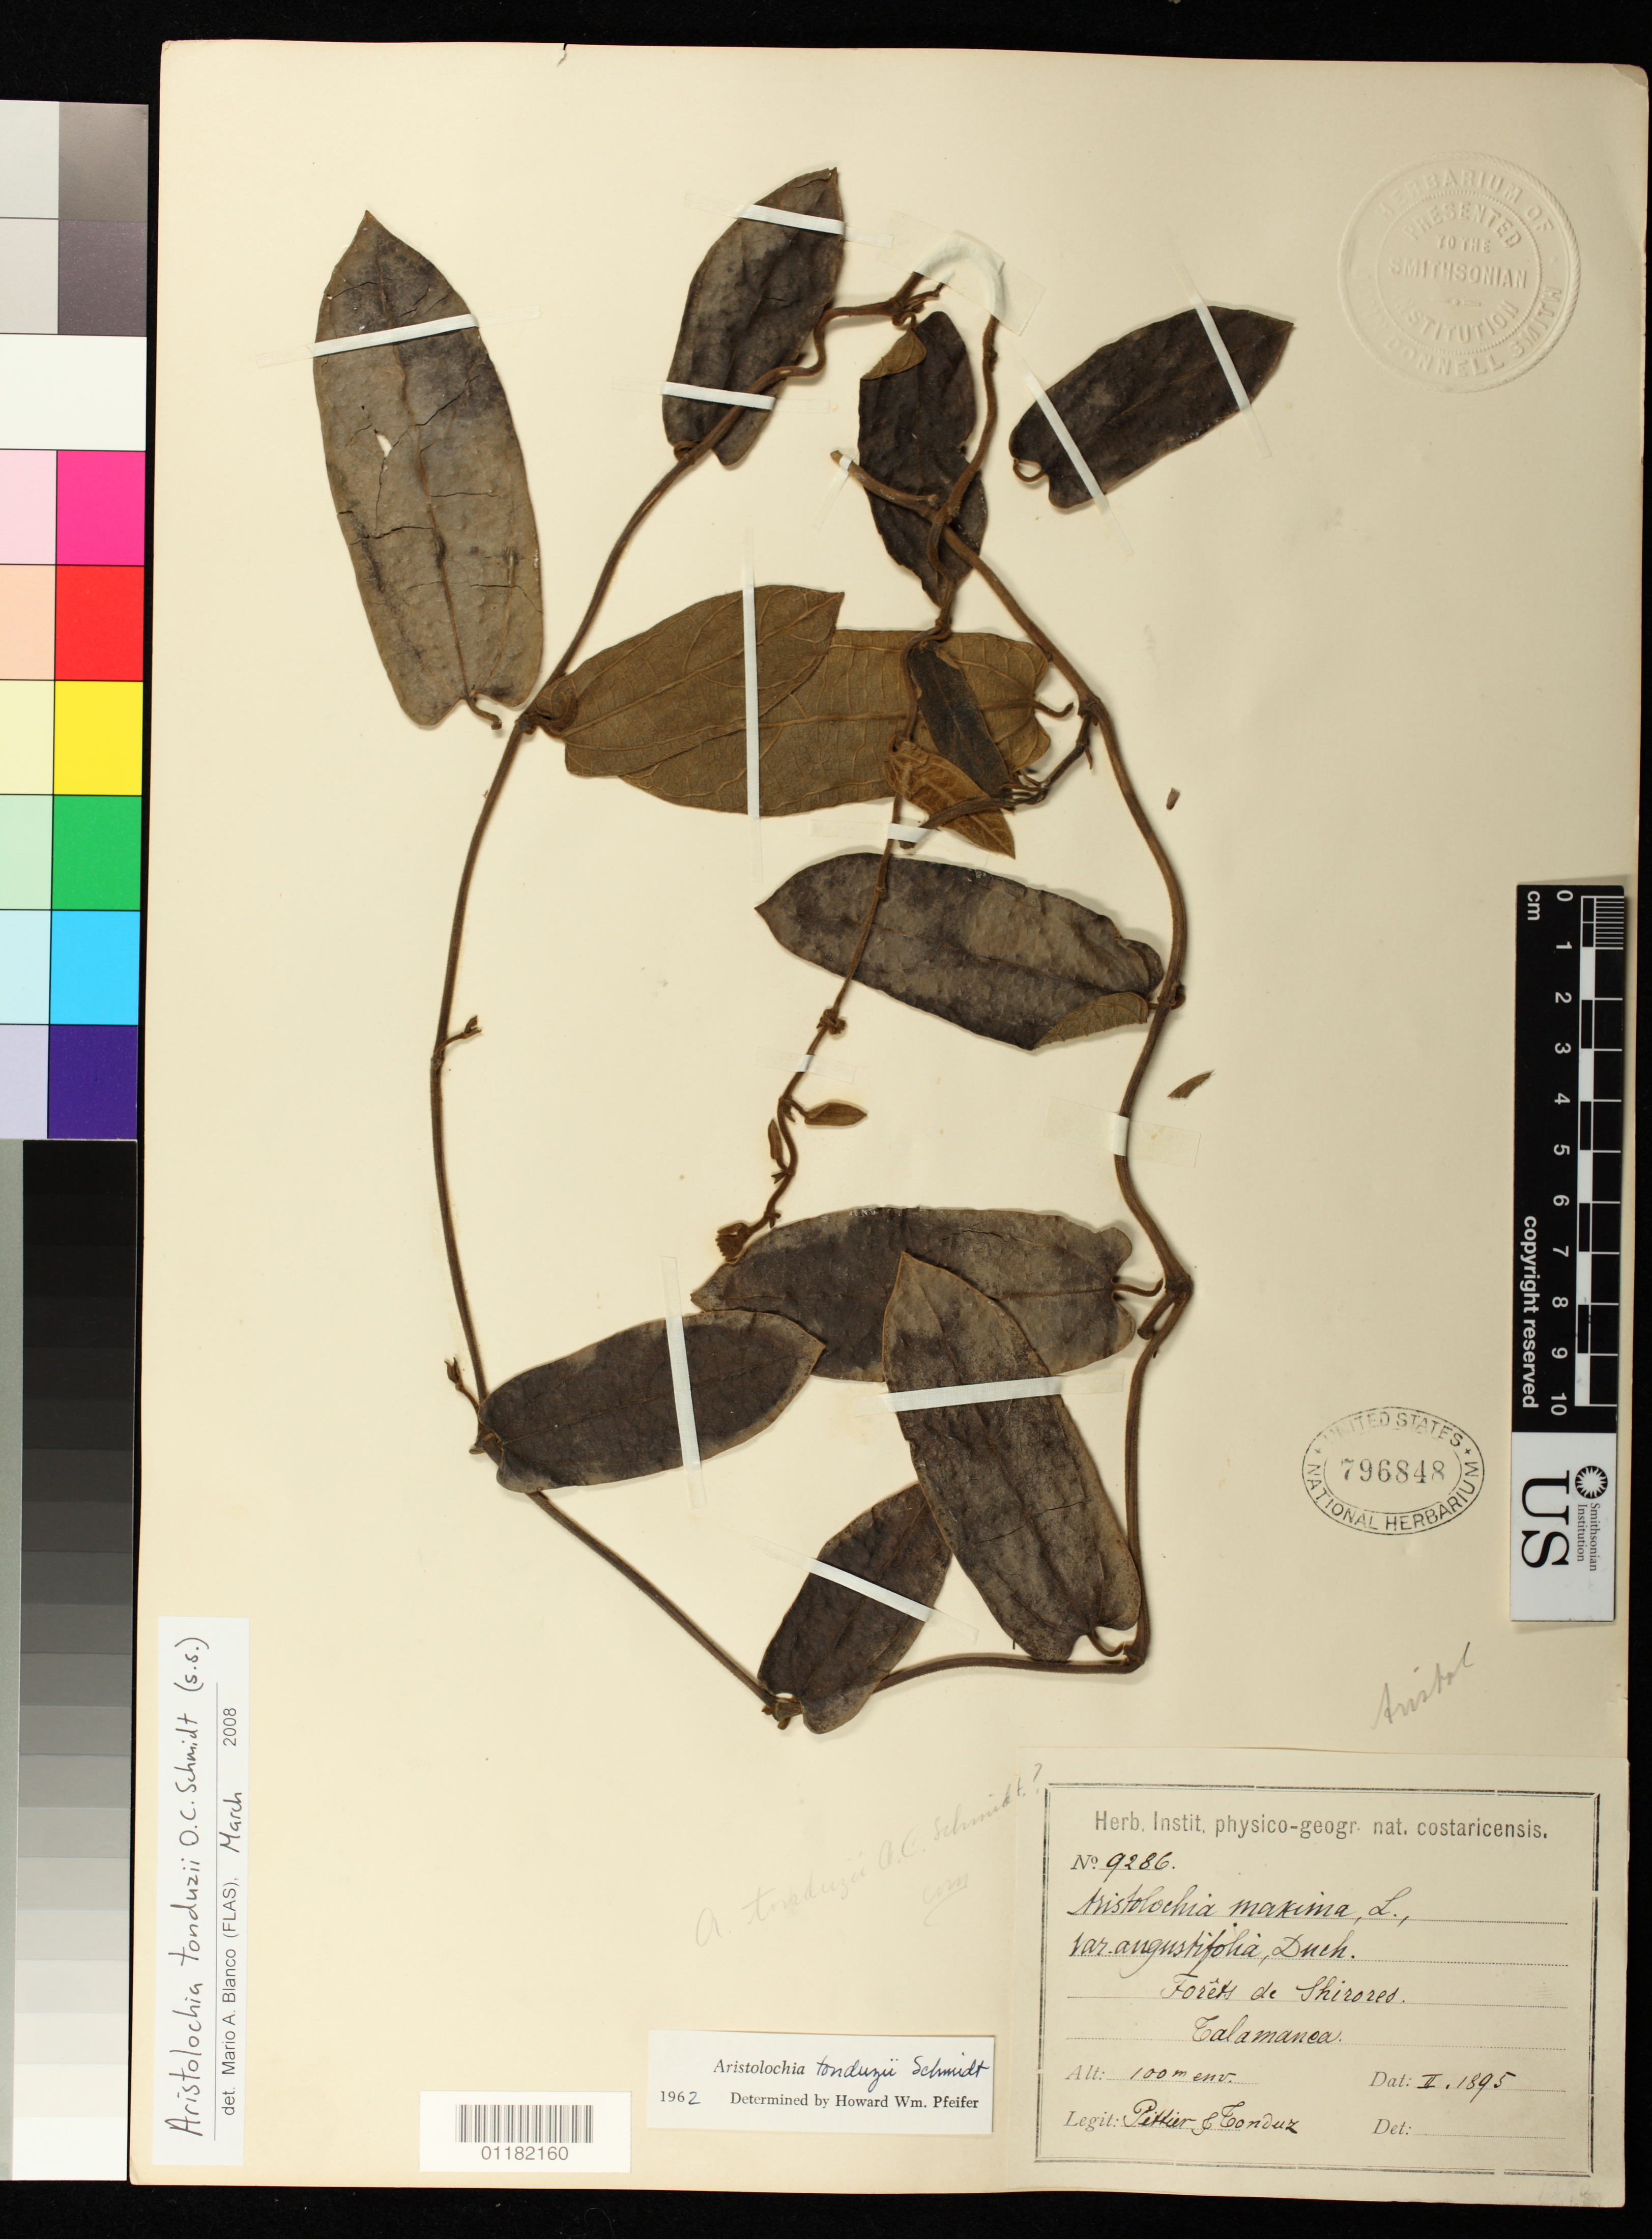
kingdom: Plantae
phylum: Tracheophyta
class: Magnoliopsida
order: Piperales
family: Aristolochiaceae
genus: Aristolochia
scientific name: Aristolochia tonduzii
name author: O.C. Schmidt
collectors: H. F. Pittier & A. Tonduz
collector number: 9286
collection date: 1895-02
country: Costa Rica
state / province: Limón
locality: Foréts de Shirores, Talamanca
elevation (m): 100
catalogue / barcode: US 796848